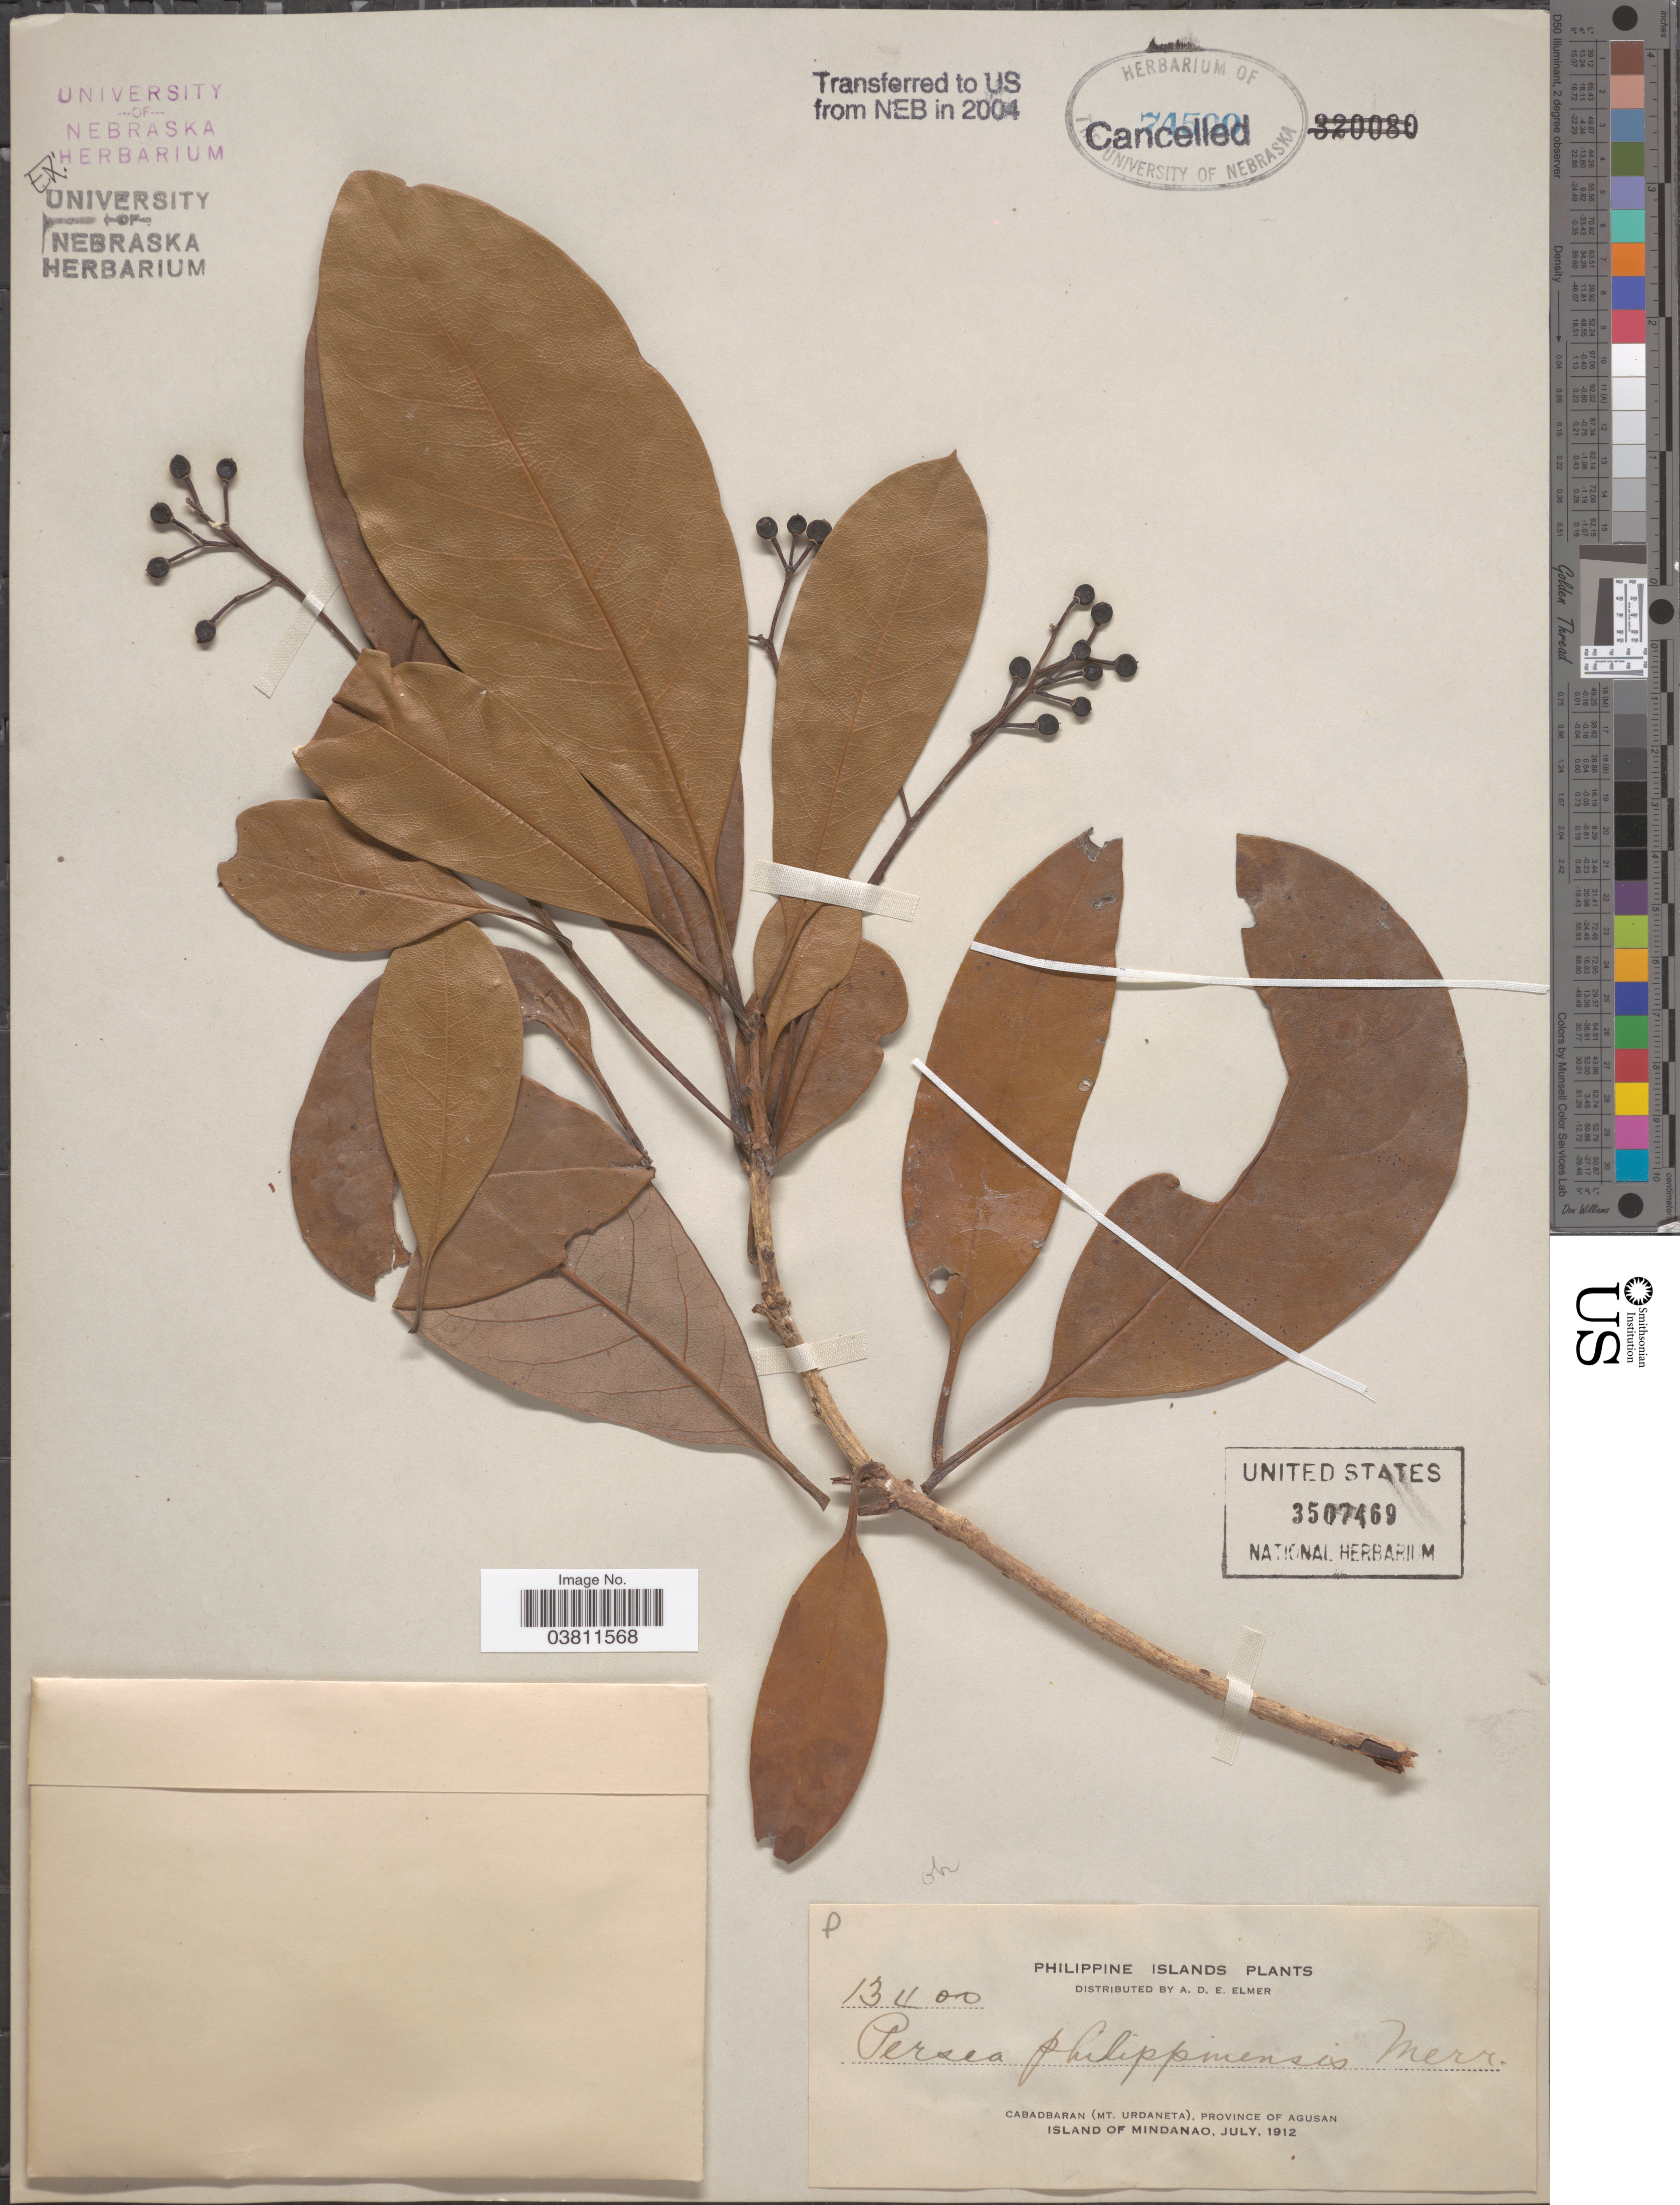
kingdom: Plantae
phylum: Tracheophyta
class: Magnoliopsida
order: Laurales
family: Lauraceae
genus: Persea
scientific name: Persea philippinensis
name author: (Merr.) Elmer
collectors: A. D. E. Elmer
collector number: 13400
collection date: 1912-07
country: Philippines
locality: Cabadbaran (Mt. Urdaneta), Province of Agusan. Island of Mindanao.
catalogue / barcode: US 3507469